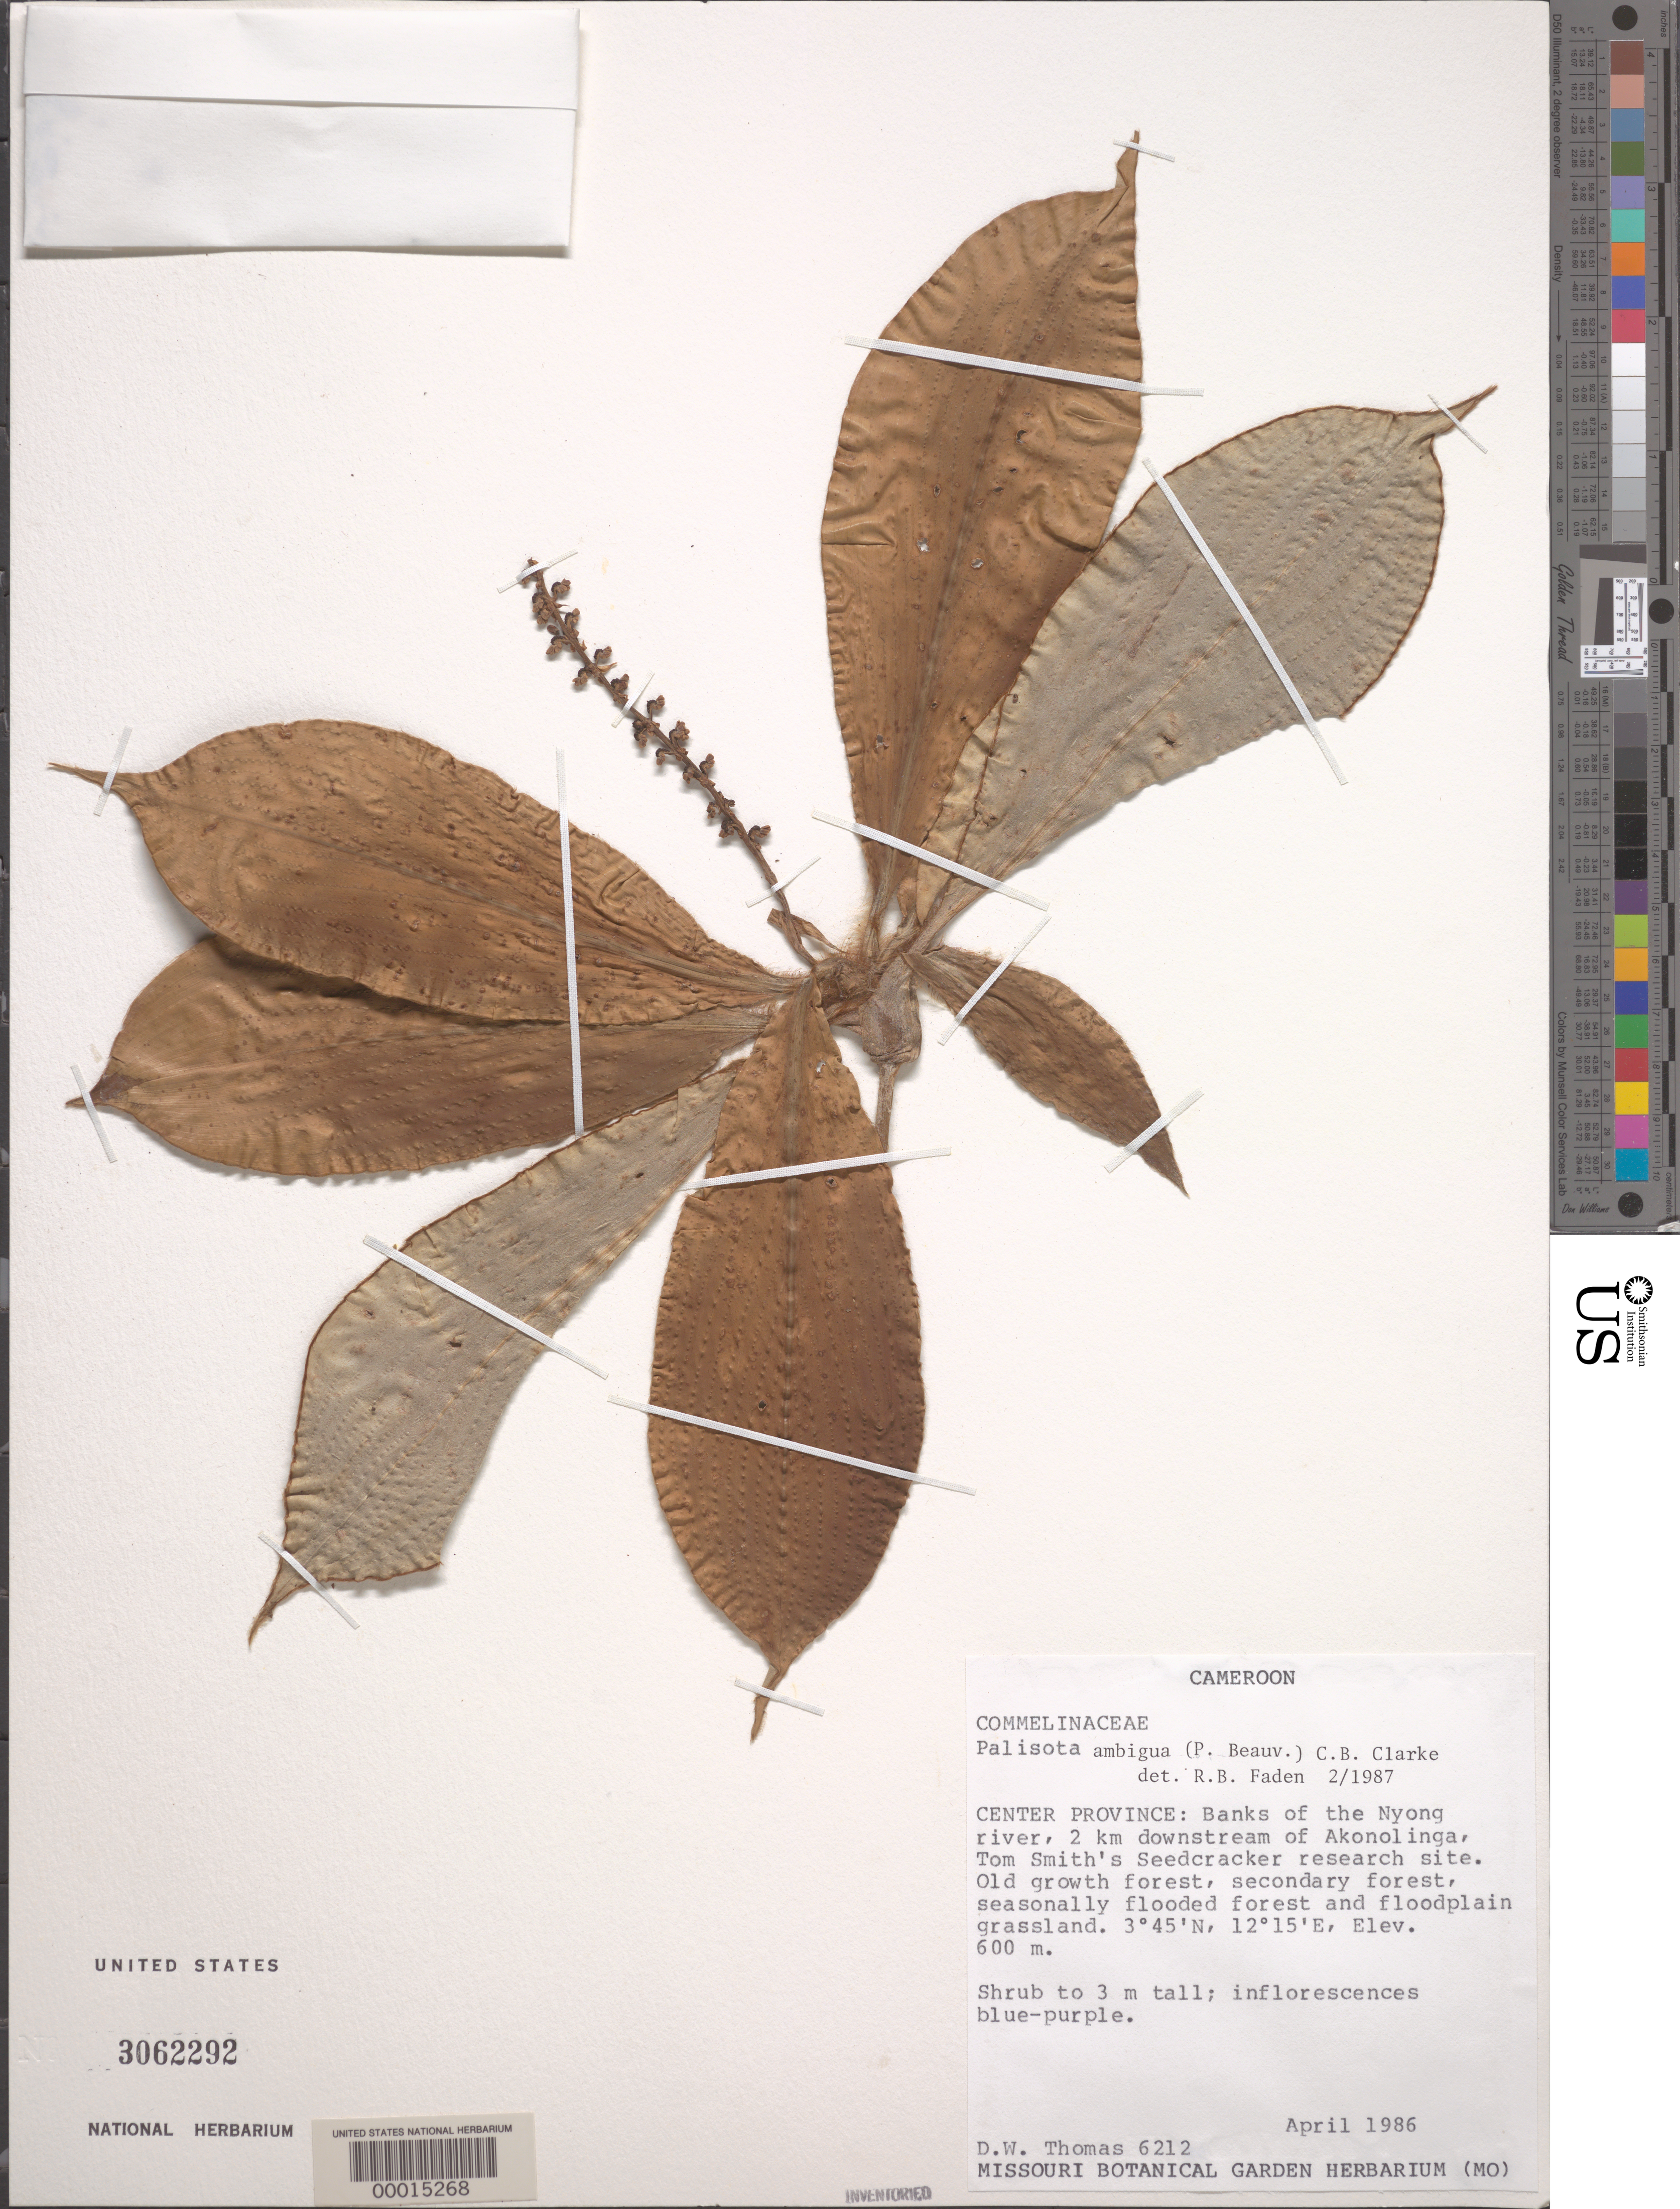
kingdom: Plantae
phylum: Tracheophyta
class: Liliopsida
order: Commelinales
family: Commelinaceae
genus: Palisota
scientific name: Palisota ambigua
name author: (P. Beauv.) C.B. Clarke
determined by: Faden, Robert B., (US), Smithsonian Institution - National Museum of Natural History (UNITED STATES)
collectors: D. W. Thomas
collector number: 6212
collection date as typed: Apr 1986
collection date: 1986-04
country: Cameroon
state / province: Centre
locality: Nyong river, 2 km downstream of akonolinga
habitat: Seasonally inundated forest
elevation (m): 600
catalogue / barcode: US 3062292